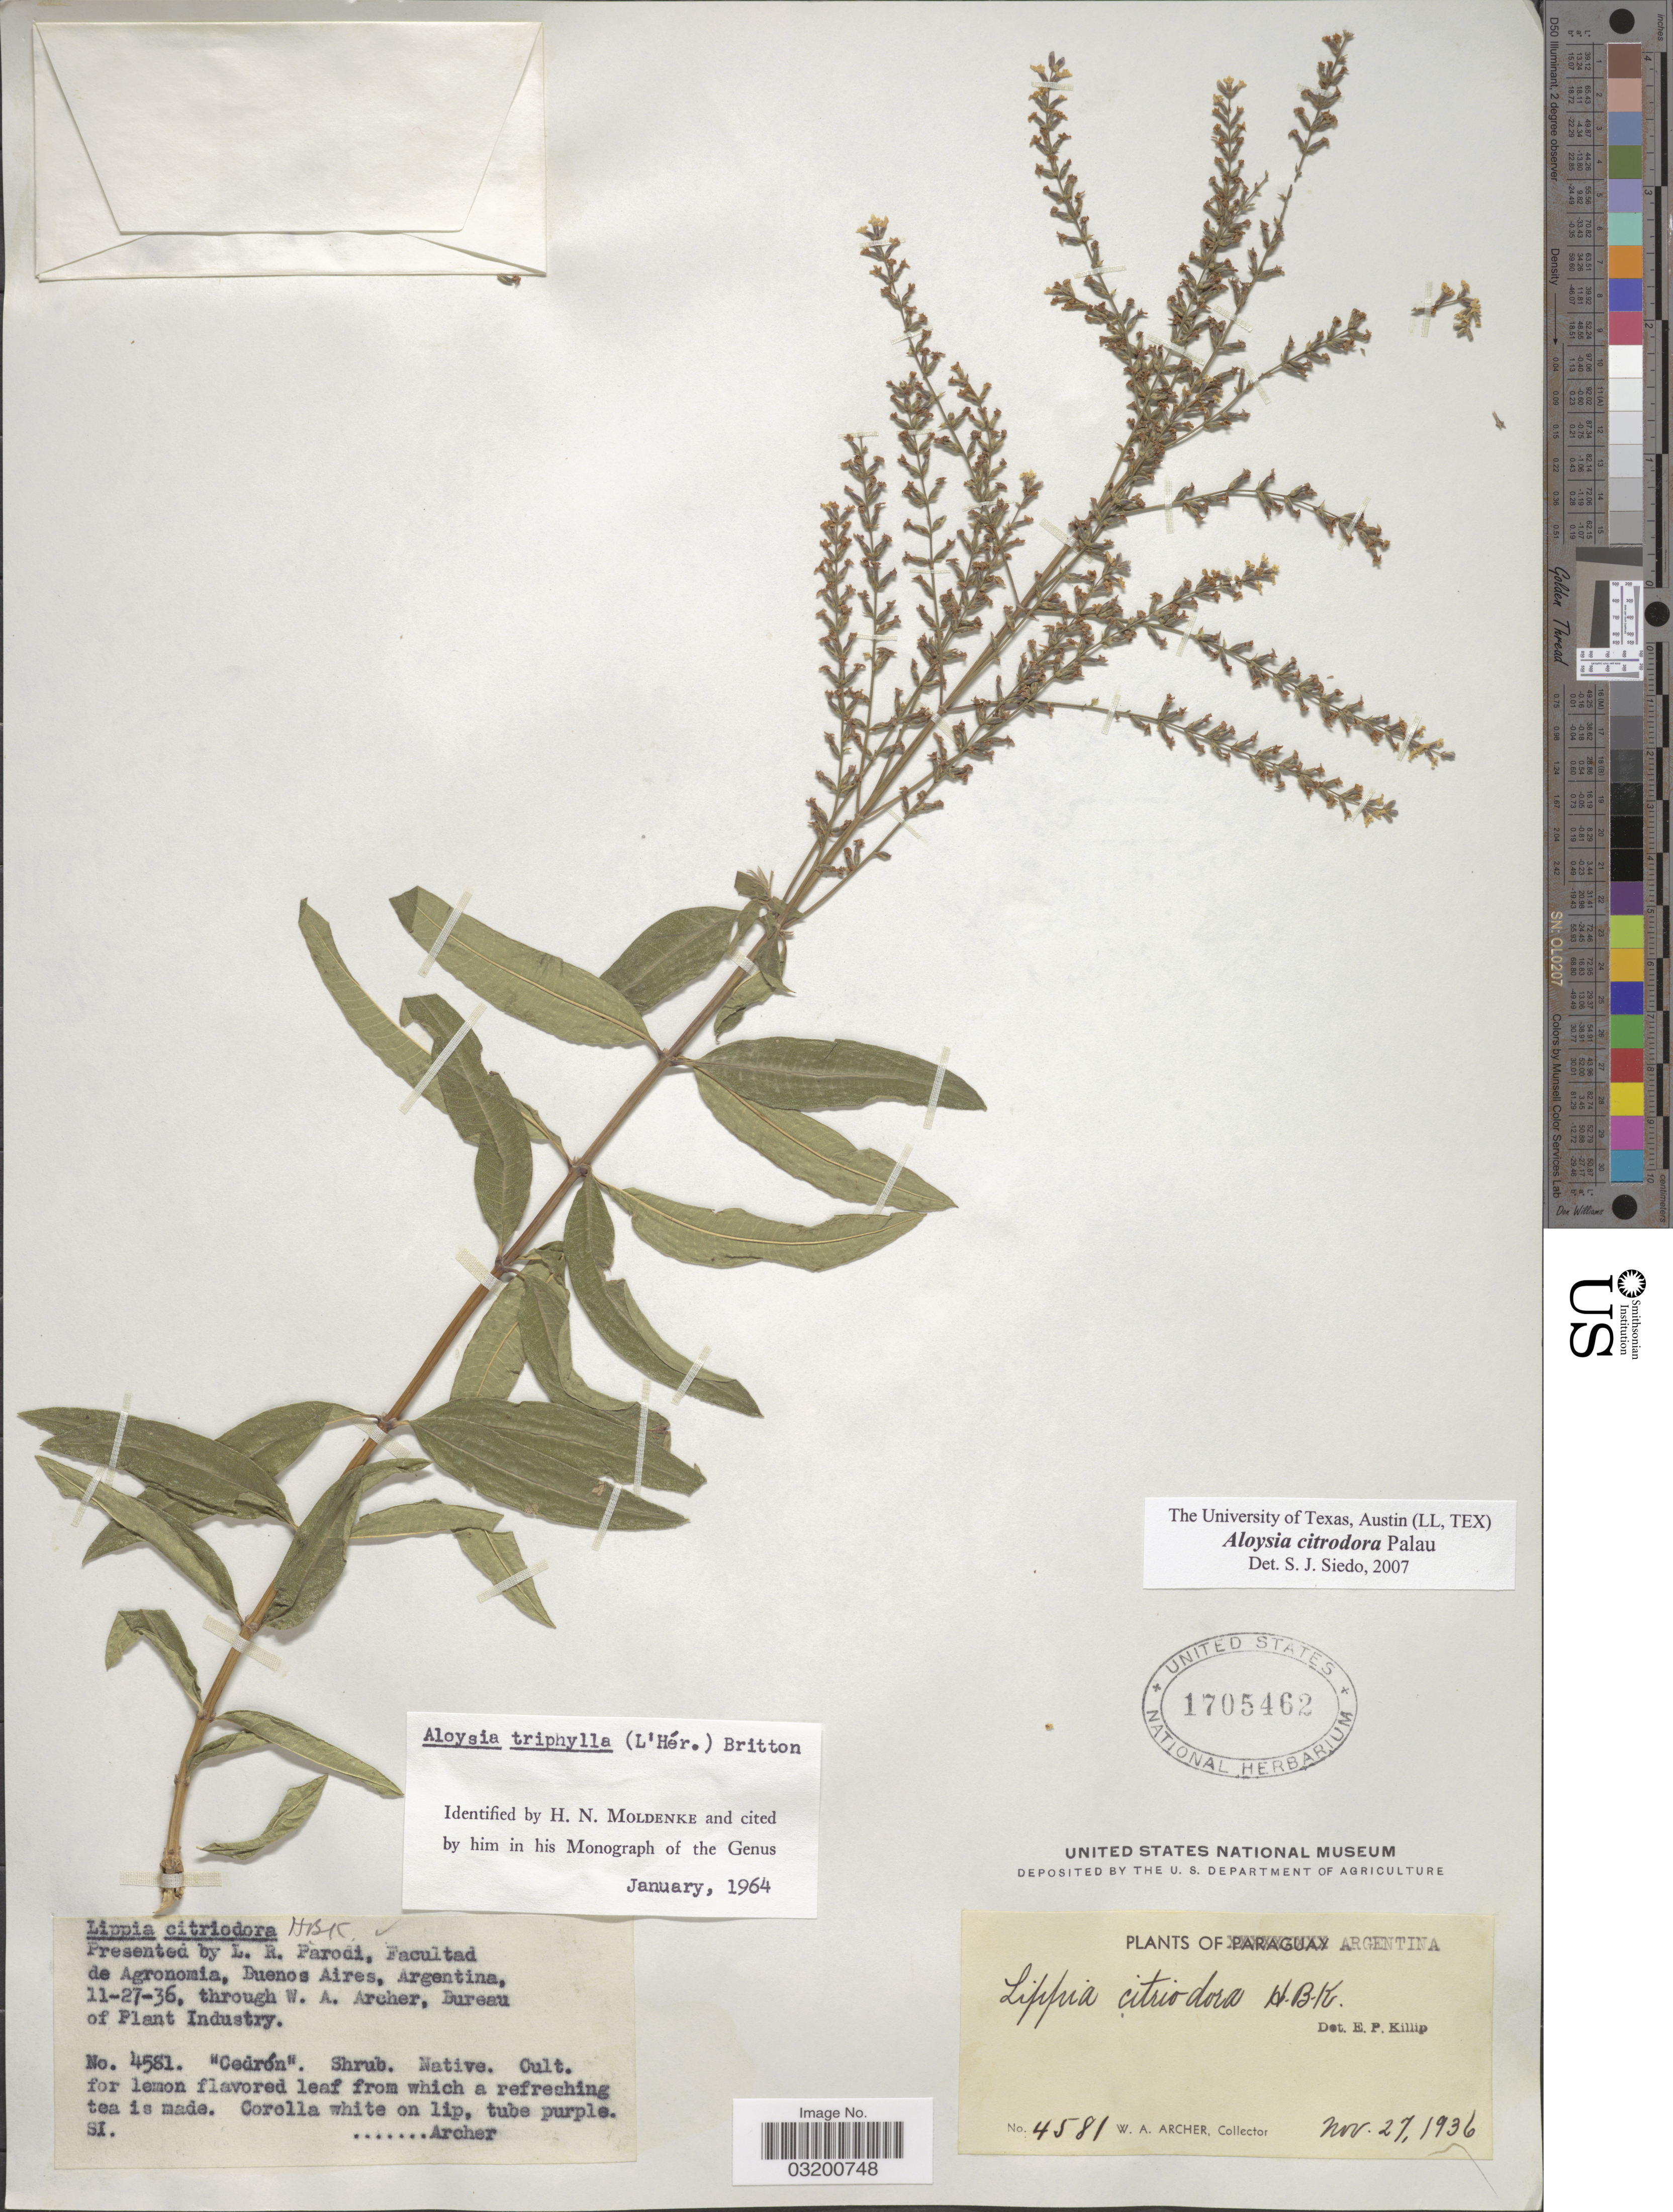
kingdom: Plantae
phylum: Tracheophyta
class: Magnoliopsida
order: Lamiales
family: Verbenaceae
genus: Aloysia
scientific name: Aloysia citrodora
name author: Paláu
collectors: W. Archer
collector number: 4581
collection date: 1936-11-27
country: Argentina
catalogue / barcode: US 1705462